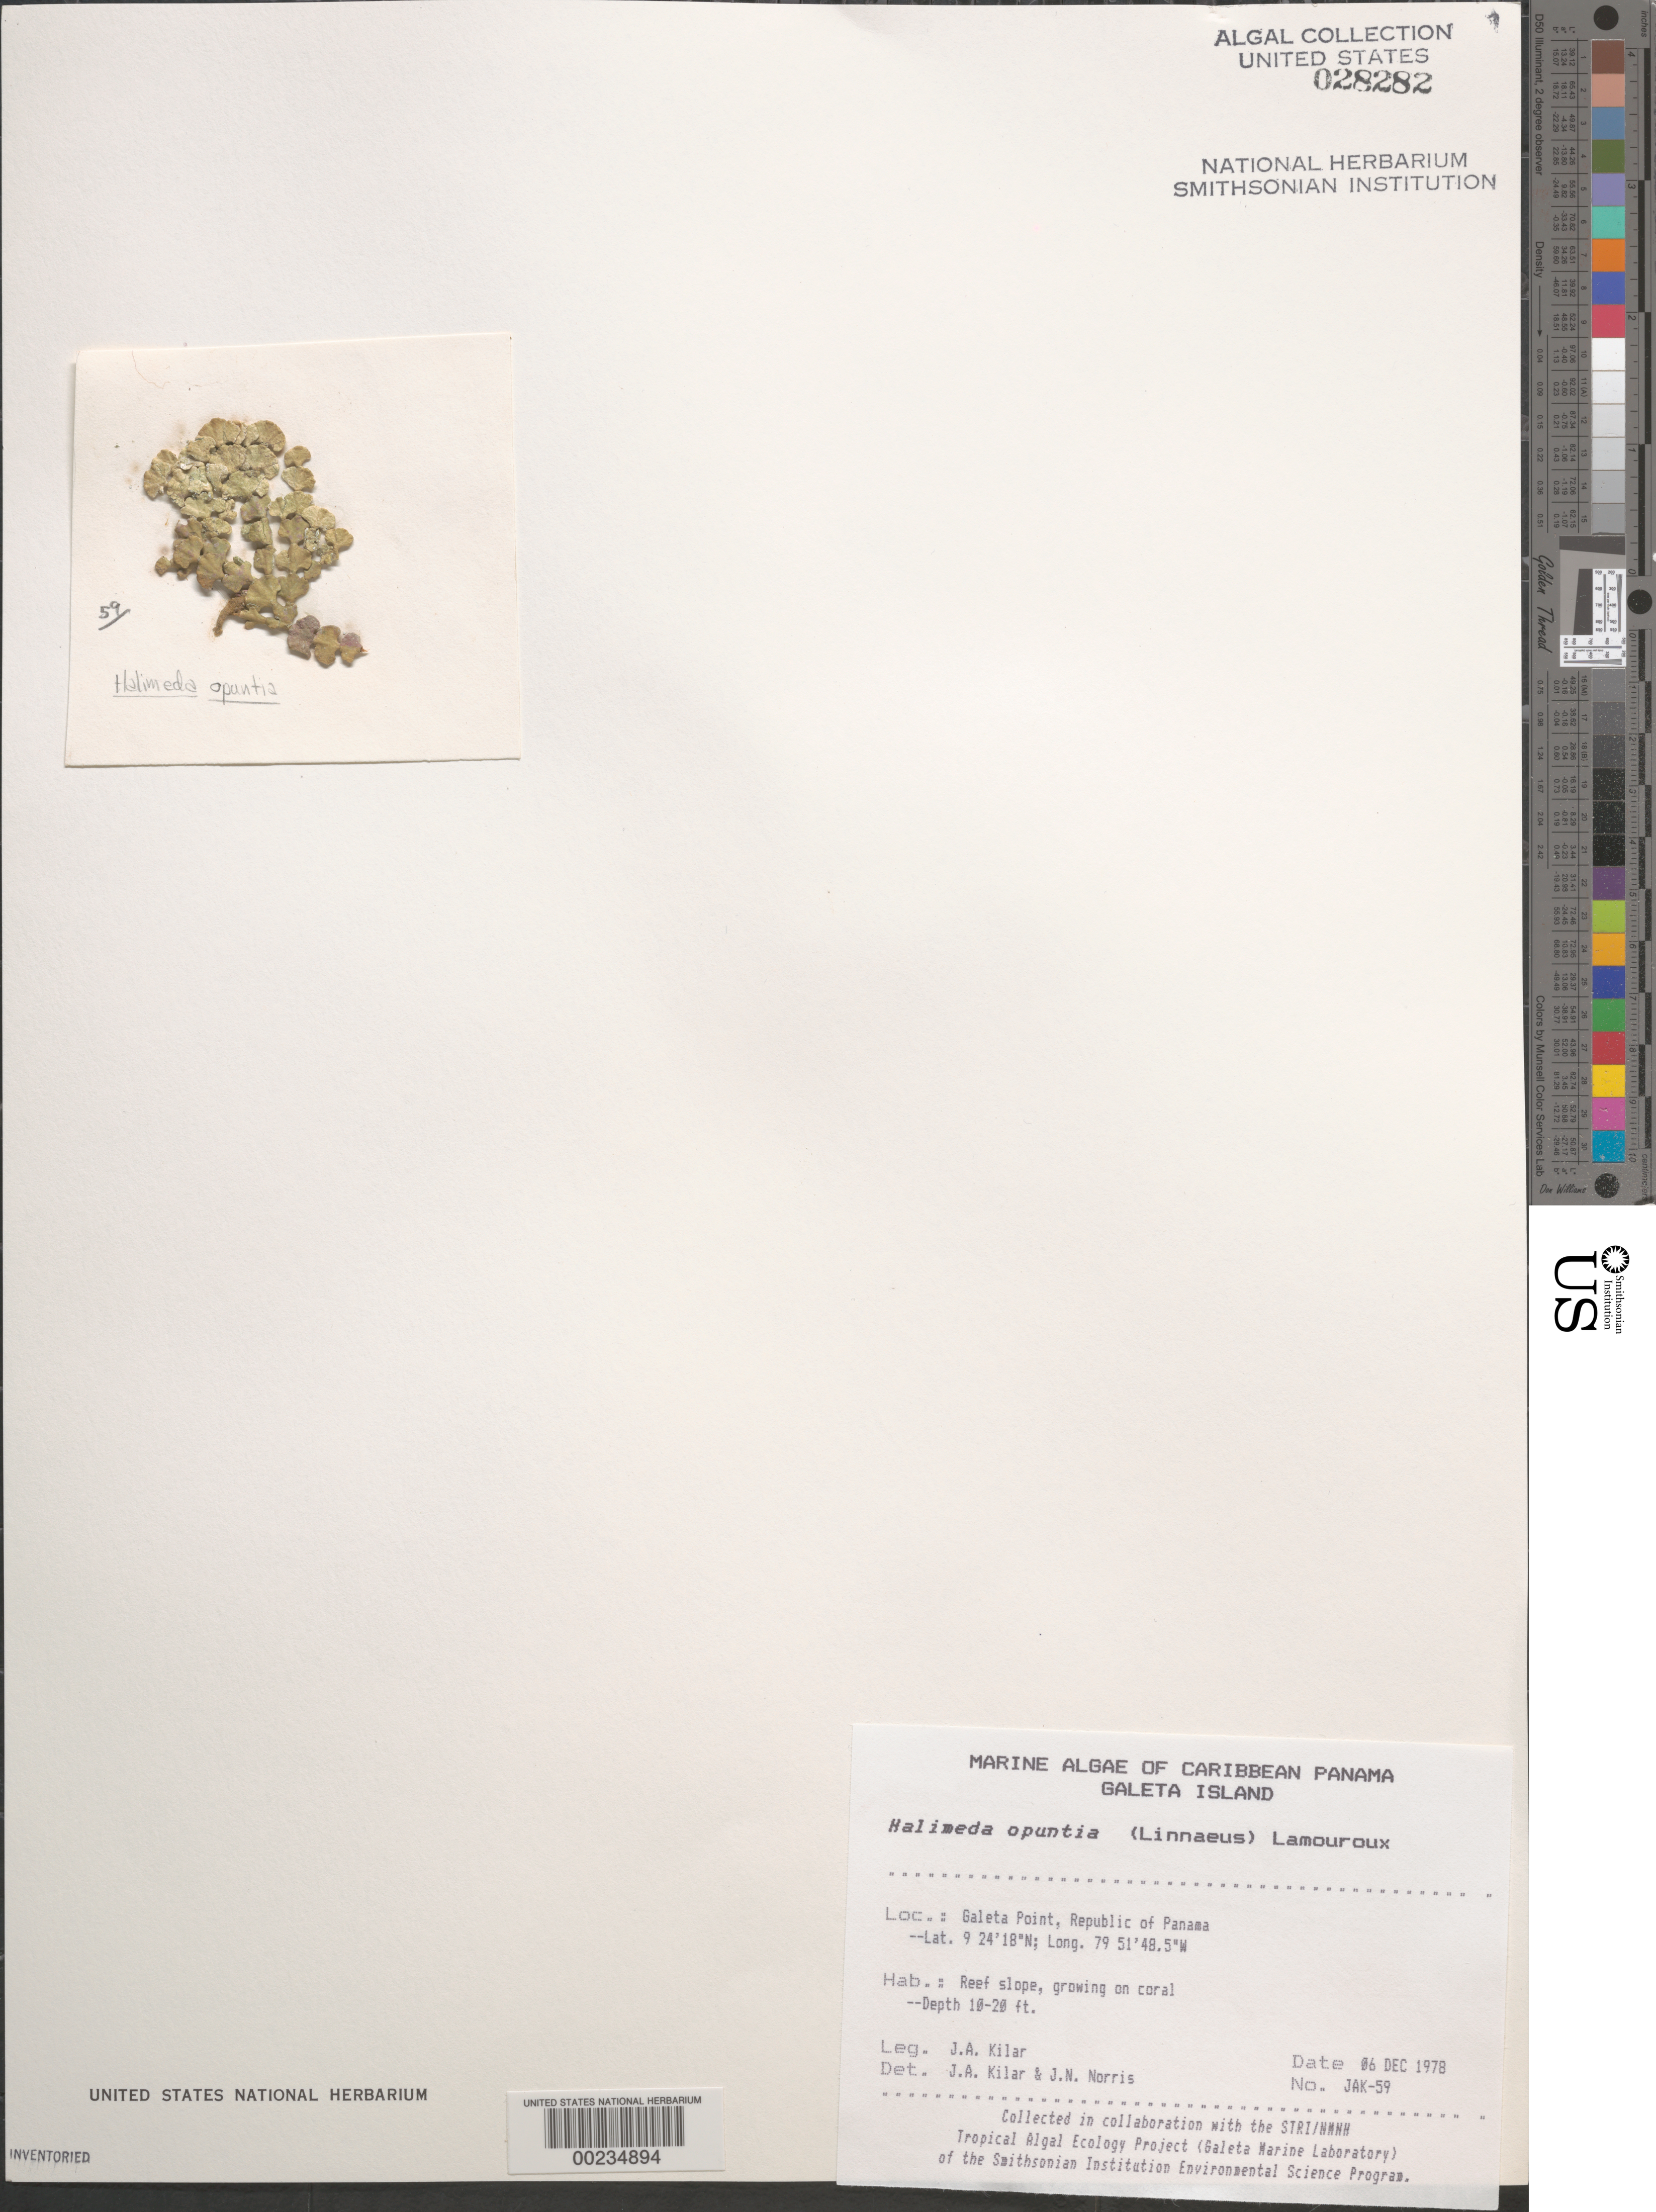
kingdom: Plantae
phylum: Chlorophyta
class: Ulvophyceae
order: Bryopsidales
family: Halimedaceae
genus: Halimeda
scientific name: Halimeda opuntia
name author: (L.) J.V.Lamouroux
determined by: Kilar, J. A.; Norris, J. N.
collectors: J. A. Kilar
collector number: JAK-59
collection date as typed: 06 Dec 1978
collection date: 1978-12-06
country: Panama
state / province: Colón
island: Galeta Island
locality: Galeta Point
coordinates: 9 24' 18" N, 79 51' 48.5" W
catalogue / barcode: US 28282